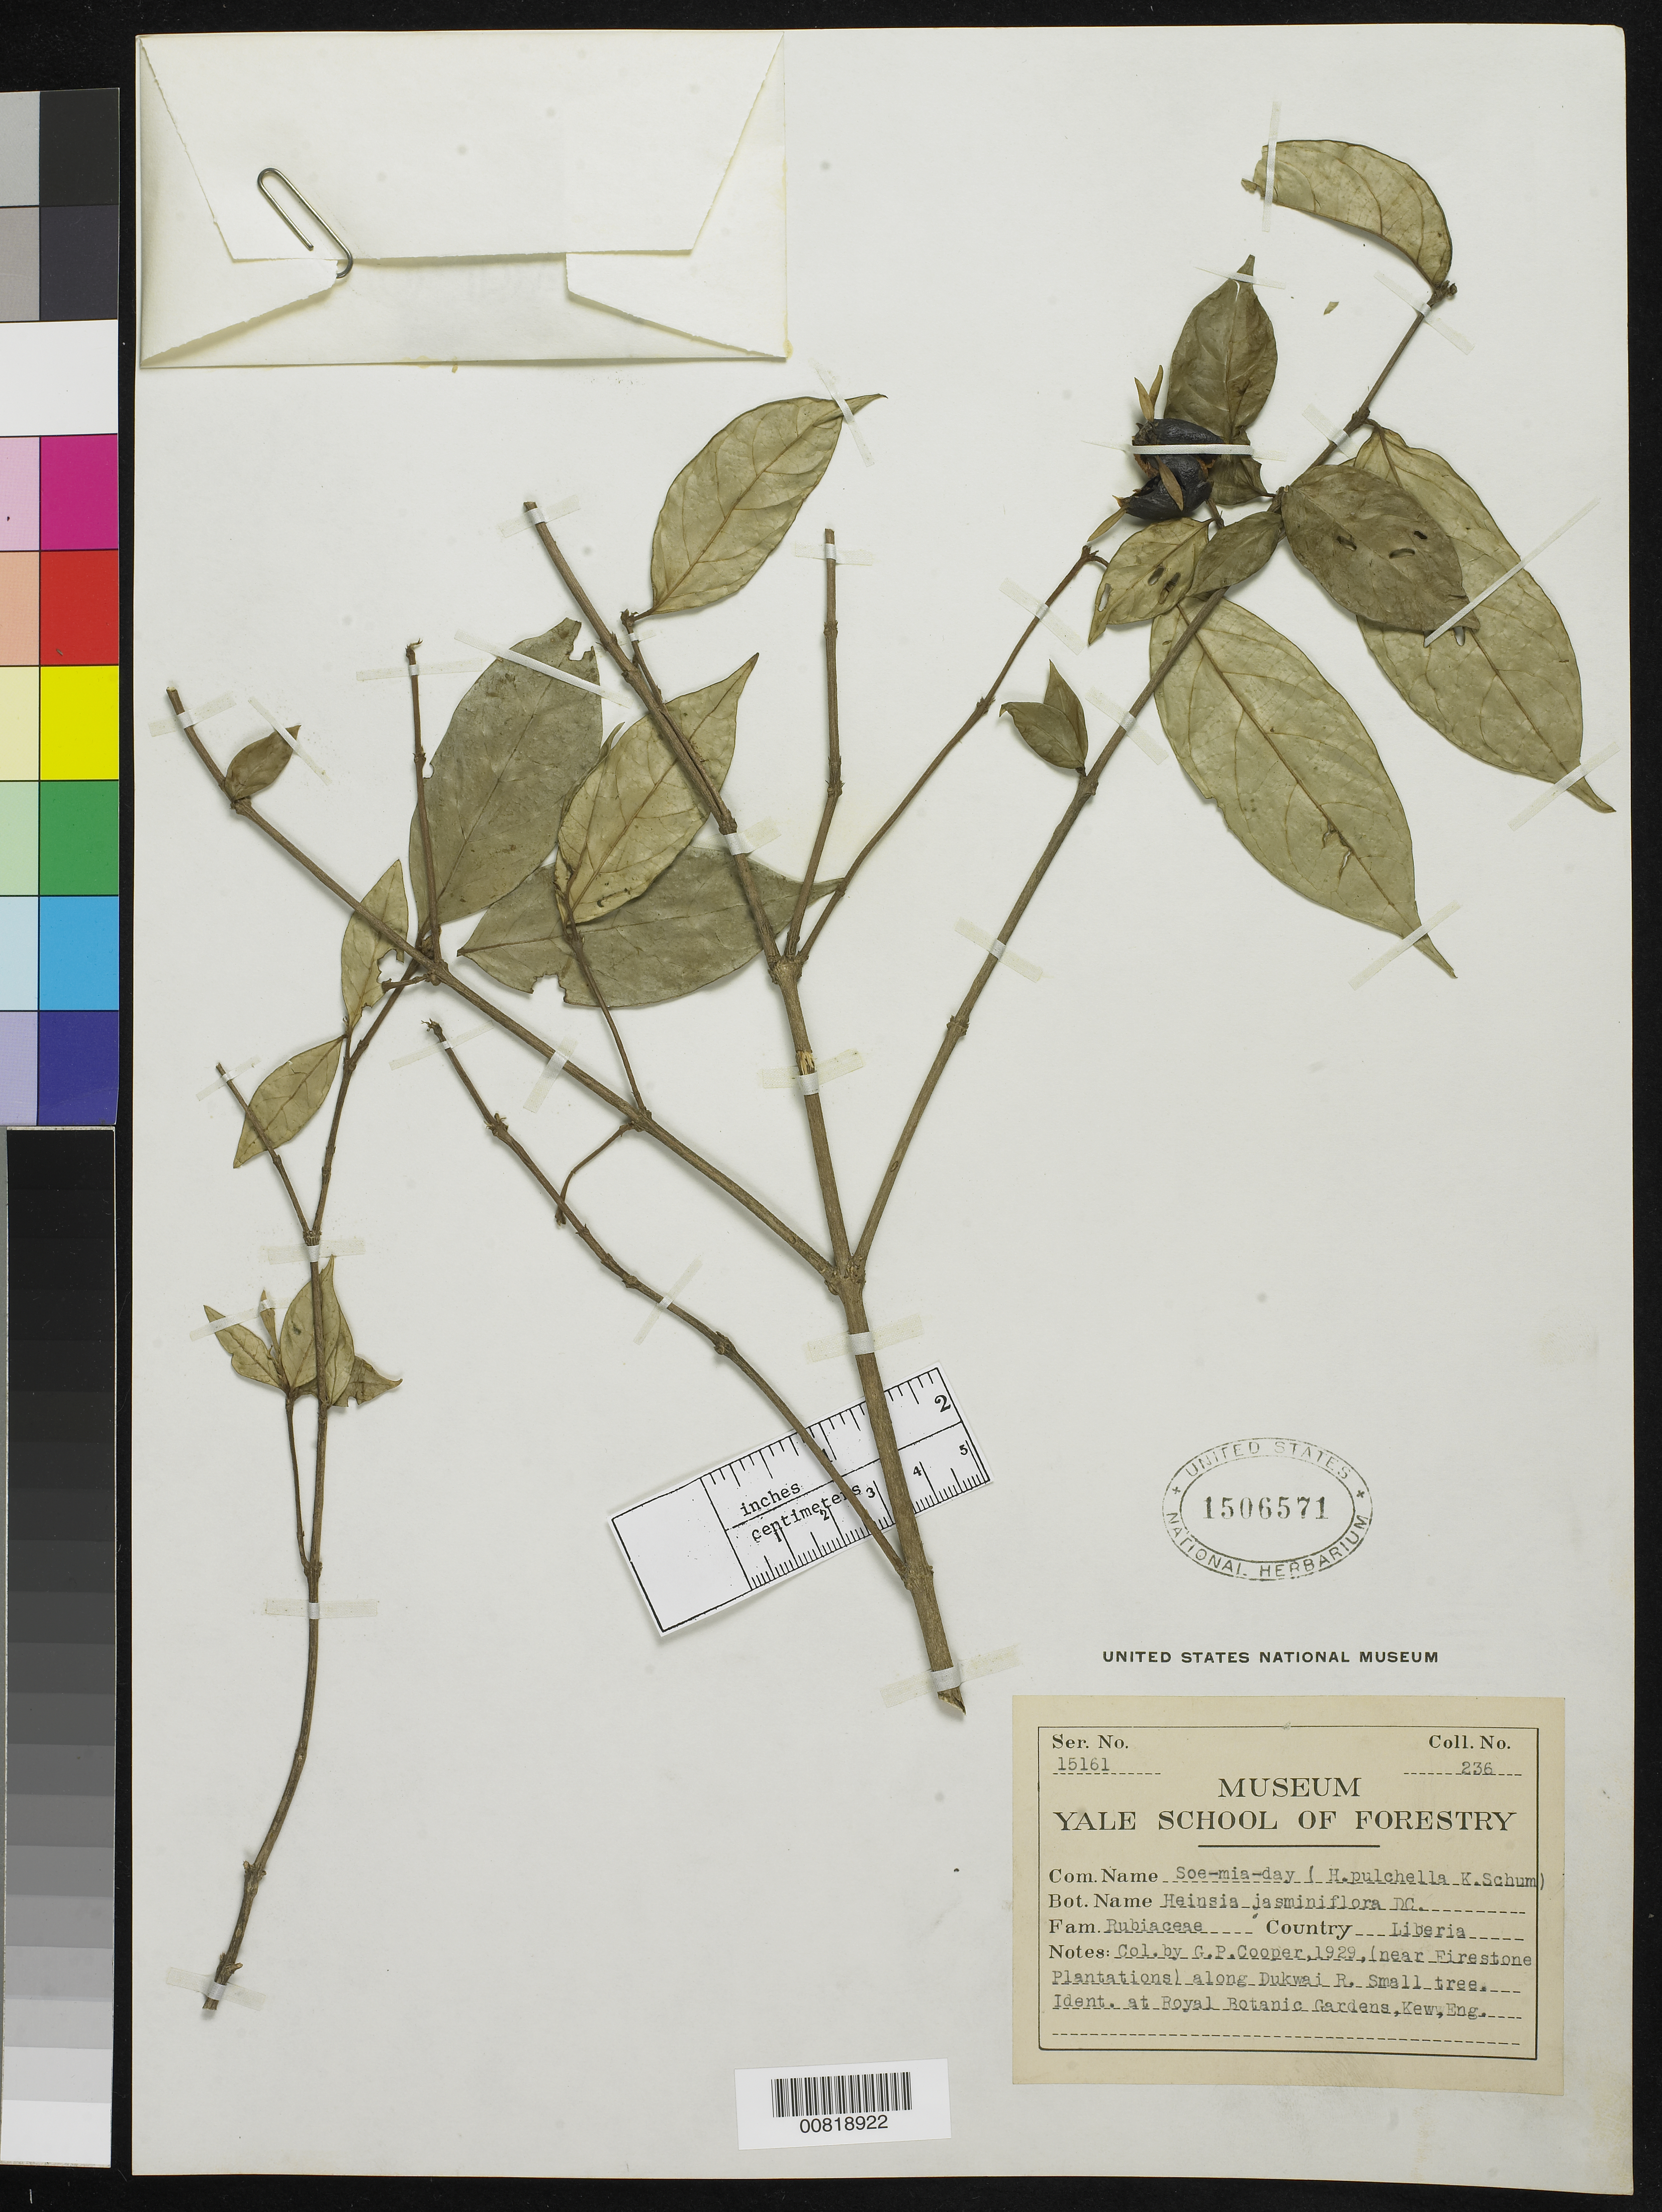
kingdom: Plantae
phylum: Tracheophyta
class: Magnoliopsida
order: Gentianales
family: Rubiaceae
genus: Heinsia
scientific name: Heinsia jasminiflora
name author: DC.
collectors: G. Cooper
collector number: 236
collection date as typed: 1929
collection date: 1929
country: Liberia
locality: (near Firestone Plantations) along Dukwai River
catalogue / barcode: US 1506571